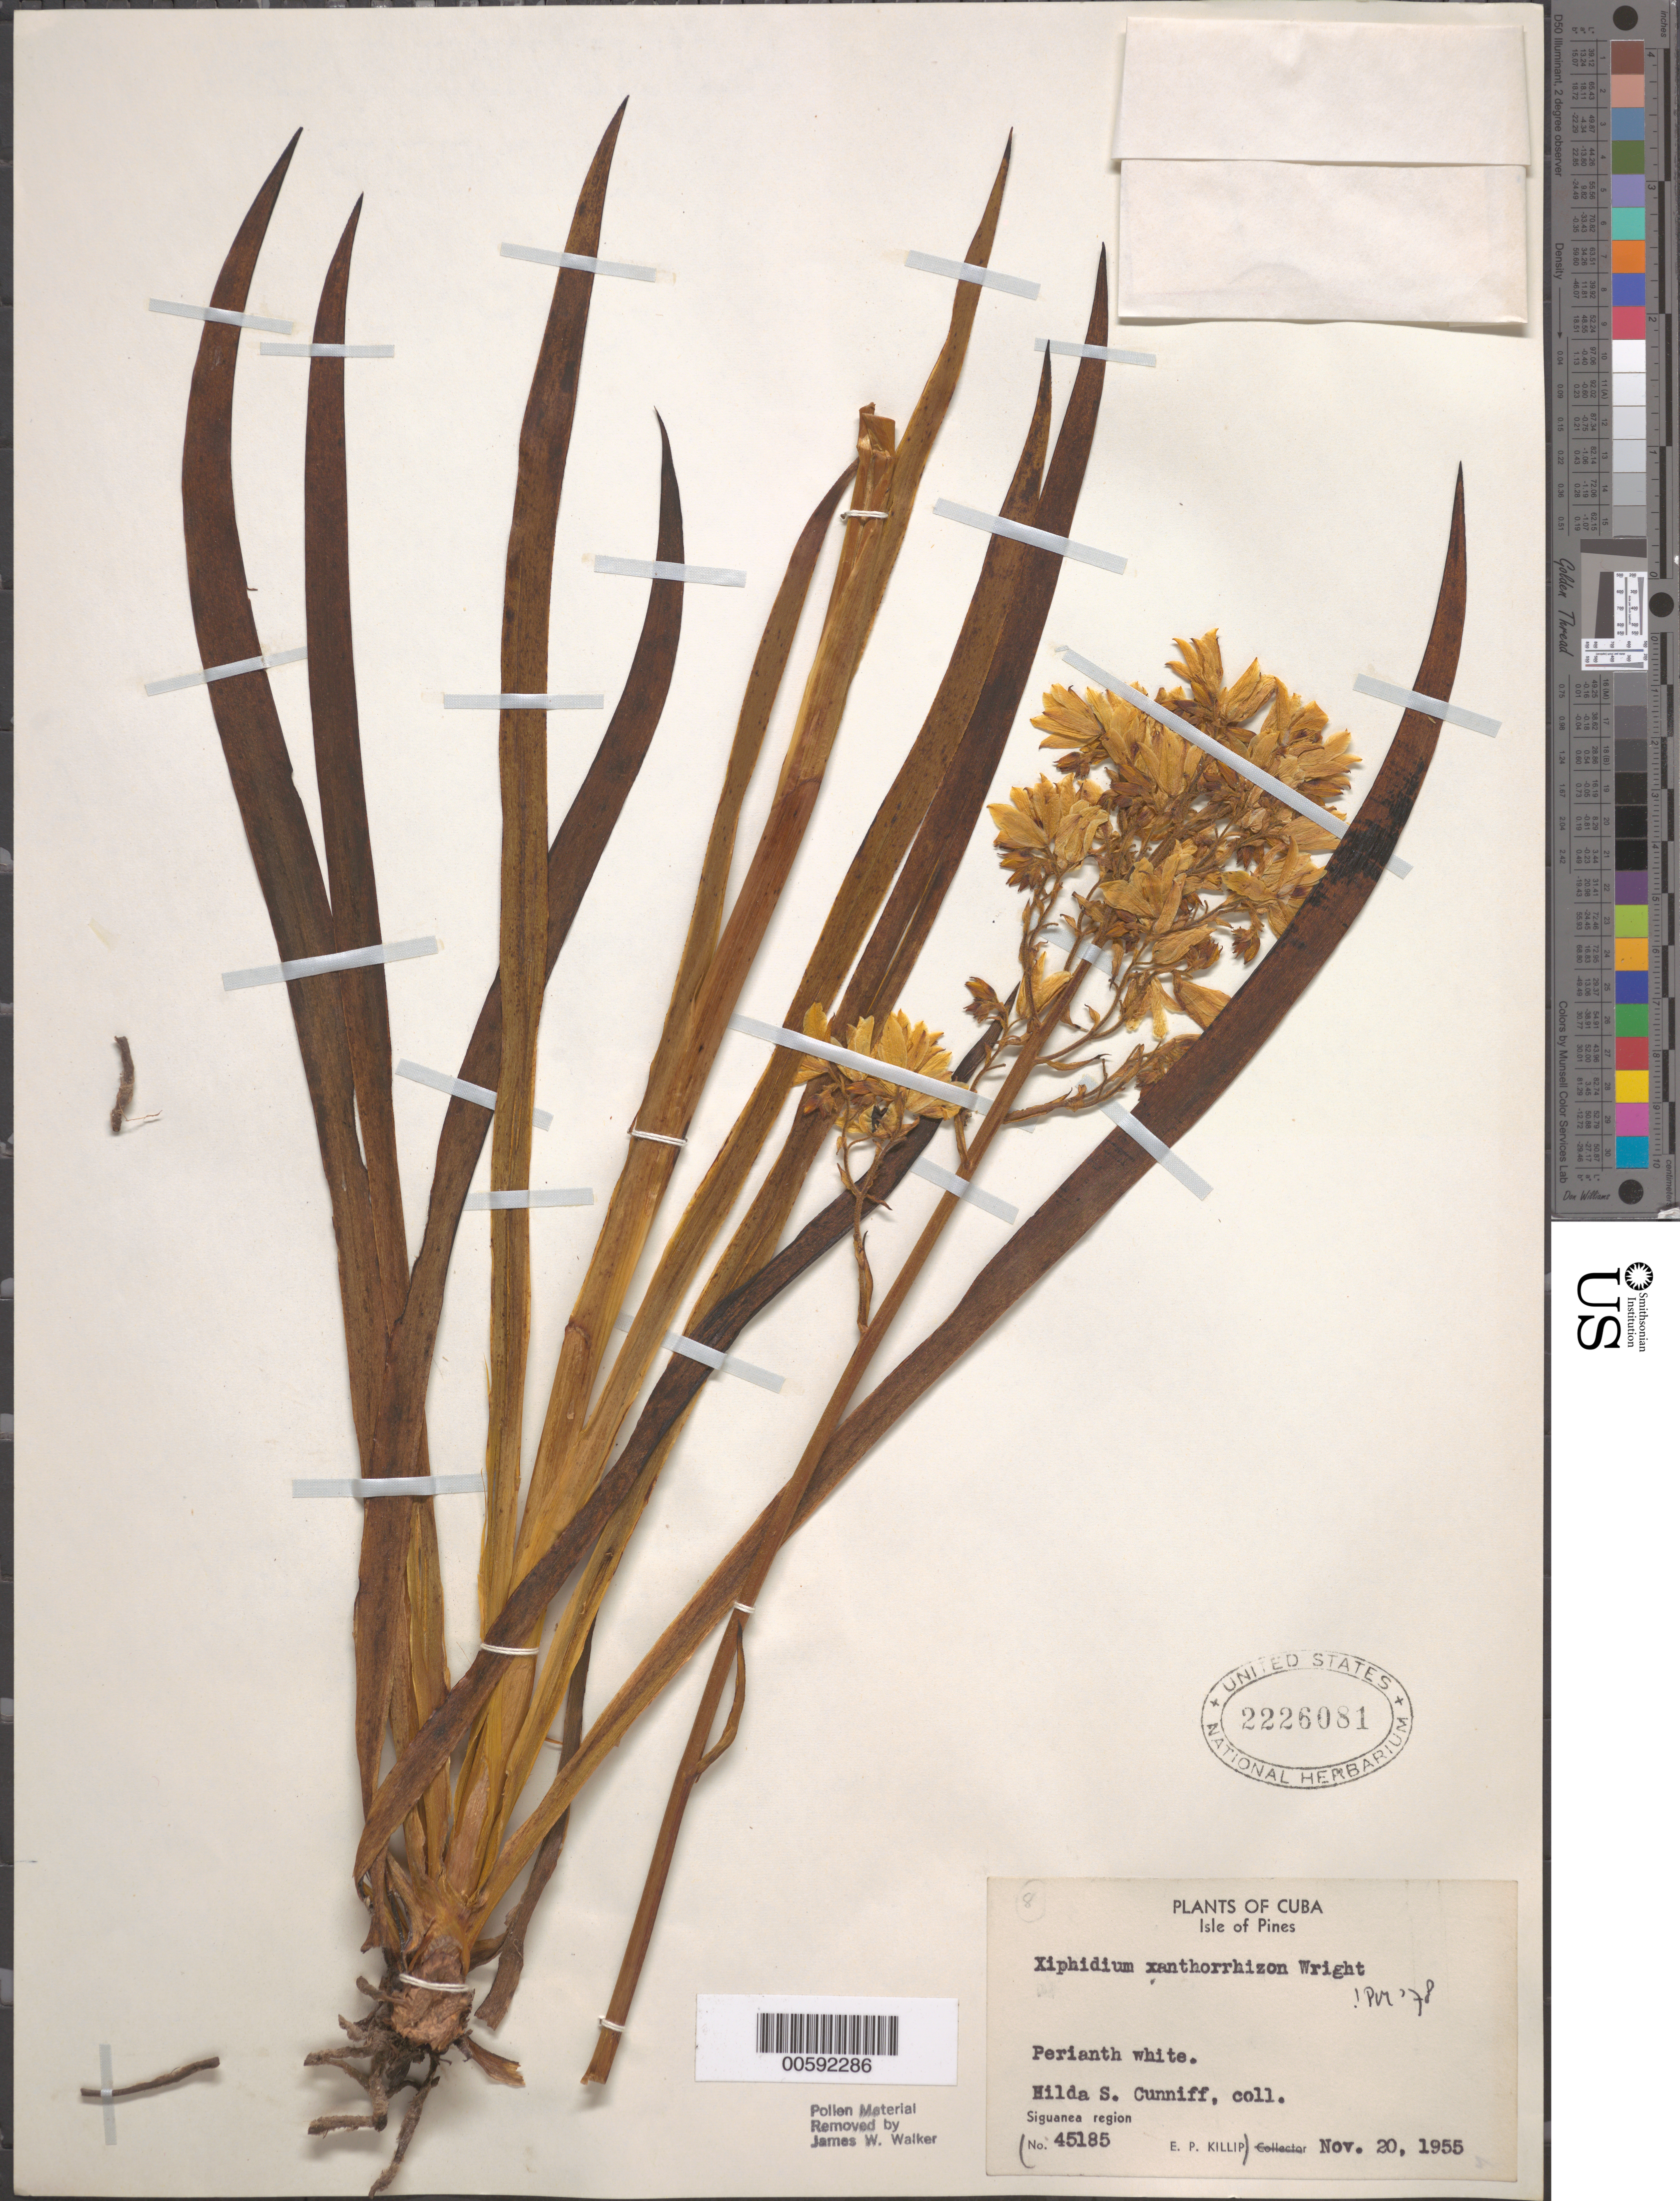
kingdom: Plantae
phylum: Tracheophyta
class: Liliopsida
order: Commelinales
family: Haemodoraceae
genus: Xiphidium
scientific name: Xiphidium xanthorrhizon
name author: C. Wright ex Griseb.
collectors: H. Cunniff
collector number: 45185 Killip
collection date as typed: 20 Nov 1955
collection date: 1955-11-20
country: Cuba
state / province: Isla de La Juventud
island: Isla de La Juventud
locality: Siguanea. (Province originally recorded as Isla de Pinos.)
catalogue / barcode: US 2226081